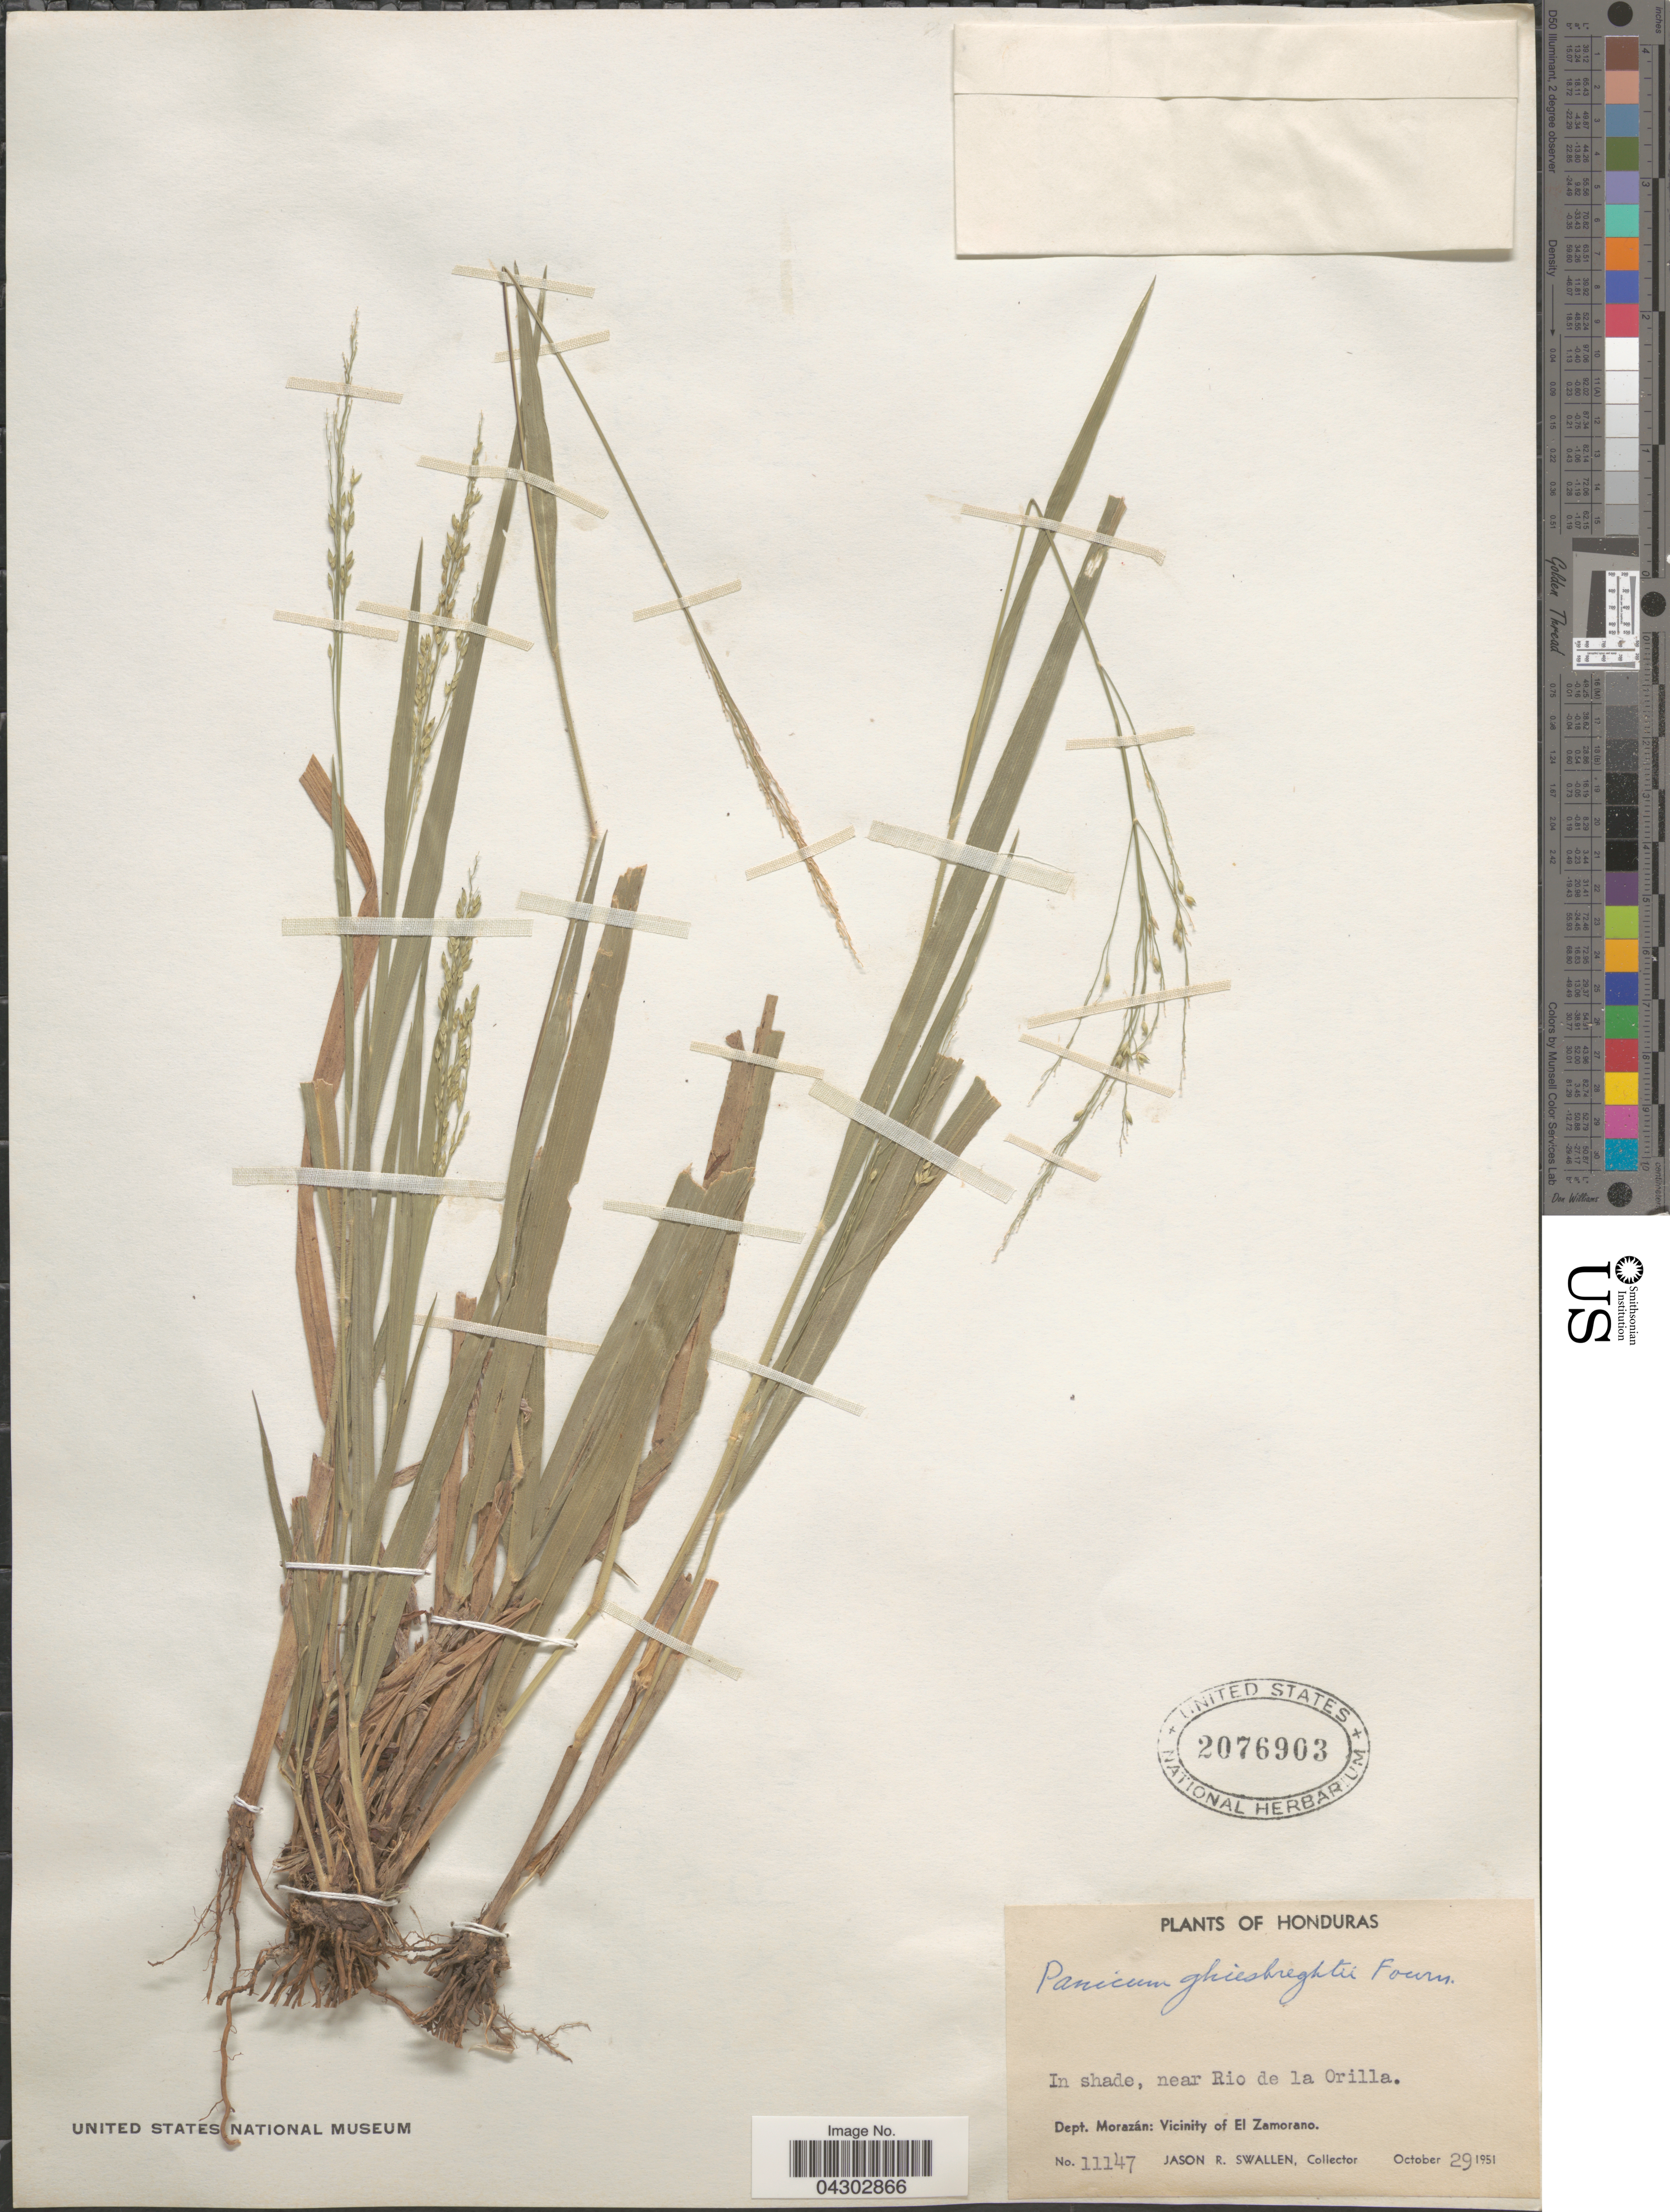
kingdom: Plantae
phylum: Tracheophyta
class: Liliopsida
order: Poales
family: Poaceae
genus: Panicum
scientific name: Panicum ghiesbreghtii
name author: E. Fourn.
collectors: J. R. Swallen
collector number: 11147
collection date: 1951-10-29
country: Honduras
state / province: Fco. Morazán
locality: In shade, near Rio de la Orilla. Dept. Morazán: Vicinity of El Zamorano.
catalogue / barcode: US 2076903